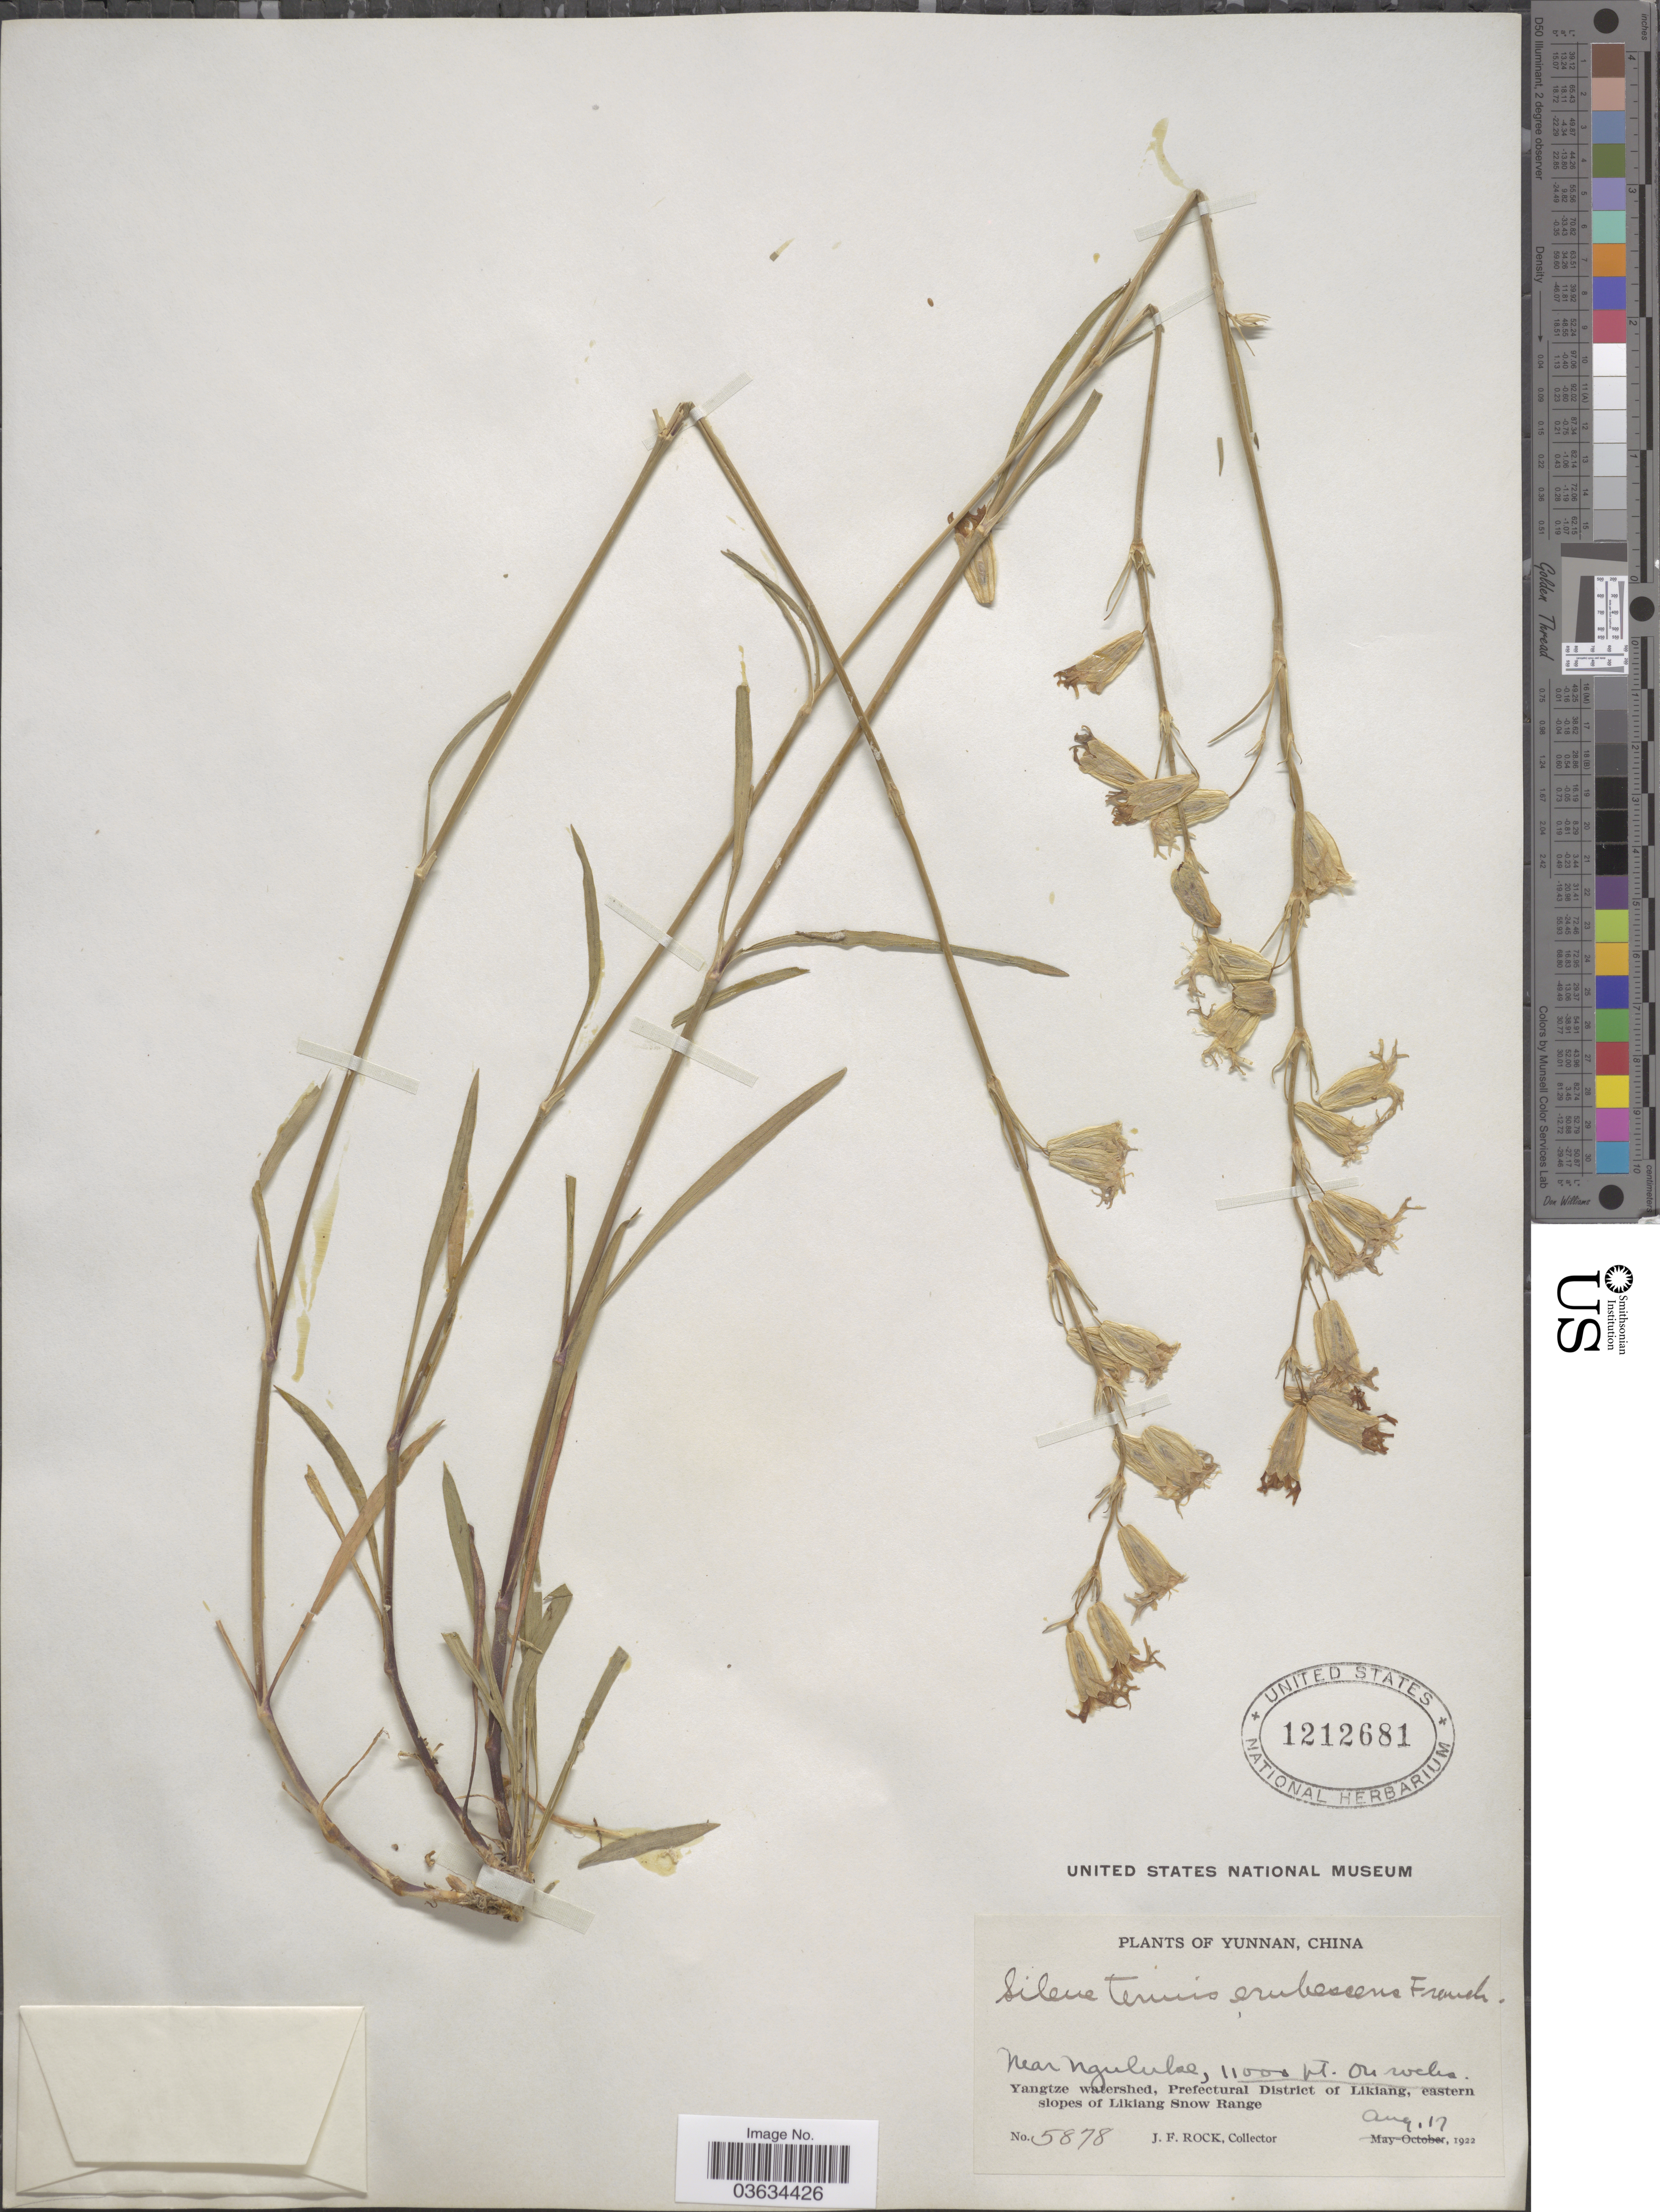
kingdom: Plantae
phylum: Tracheophyta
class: Magnoliopsida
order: Caryophyllales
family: Caryophyllaceae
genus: Silene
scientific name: Silene tenuis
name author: Willd.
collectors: J. Rock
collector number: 5878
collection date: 1922-08-17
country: China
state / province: Yunnan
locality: Near Nguluke. Yangtze watershed, Prefectural District of Likiang, eastern slopes of Likiang Snow Range.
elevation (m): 3353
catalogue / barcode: US 1212681